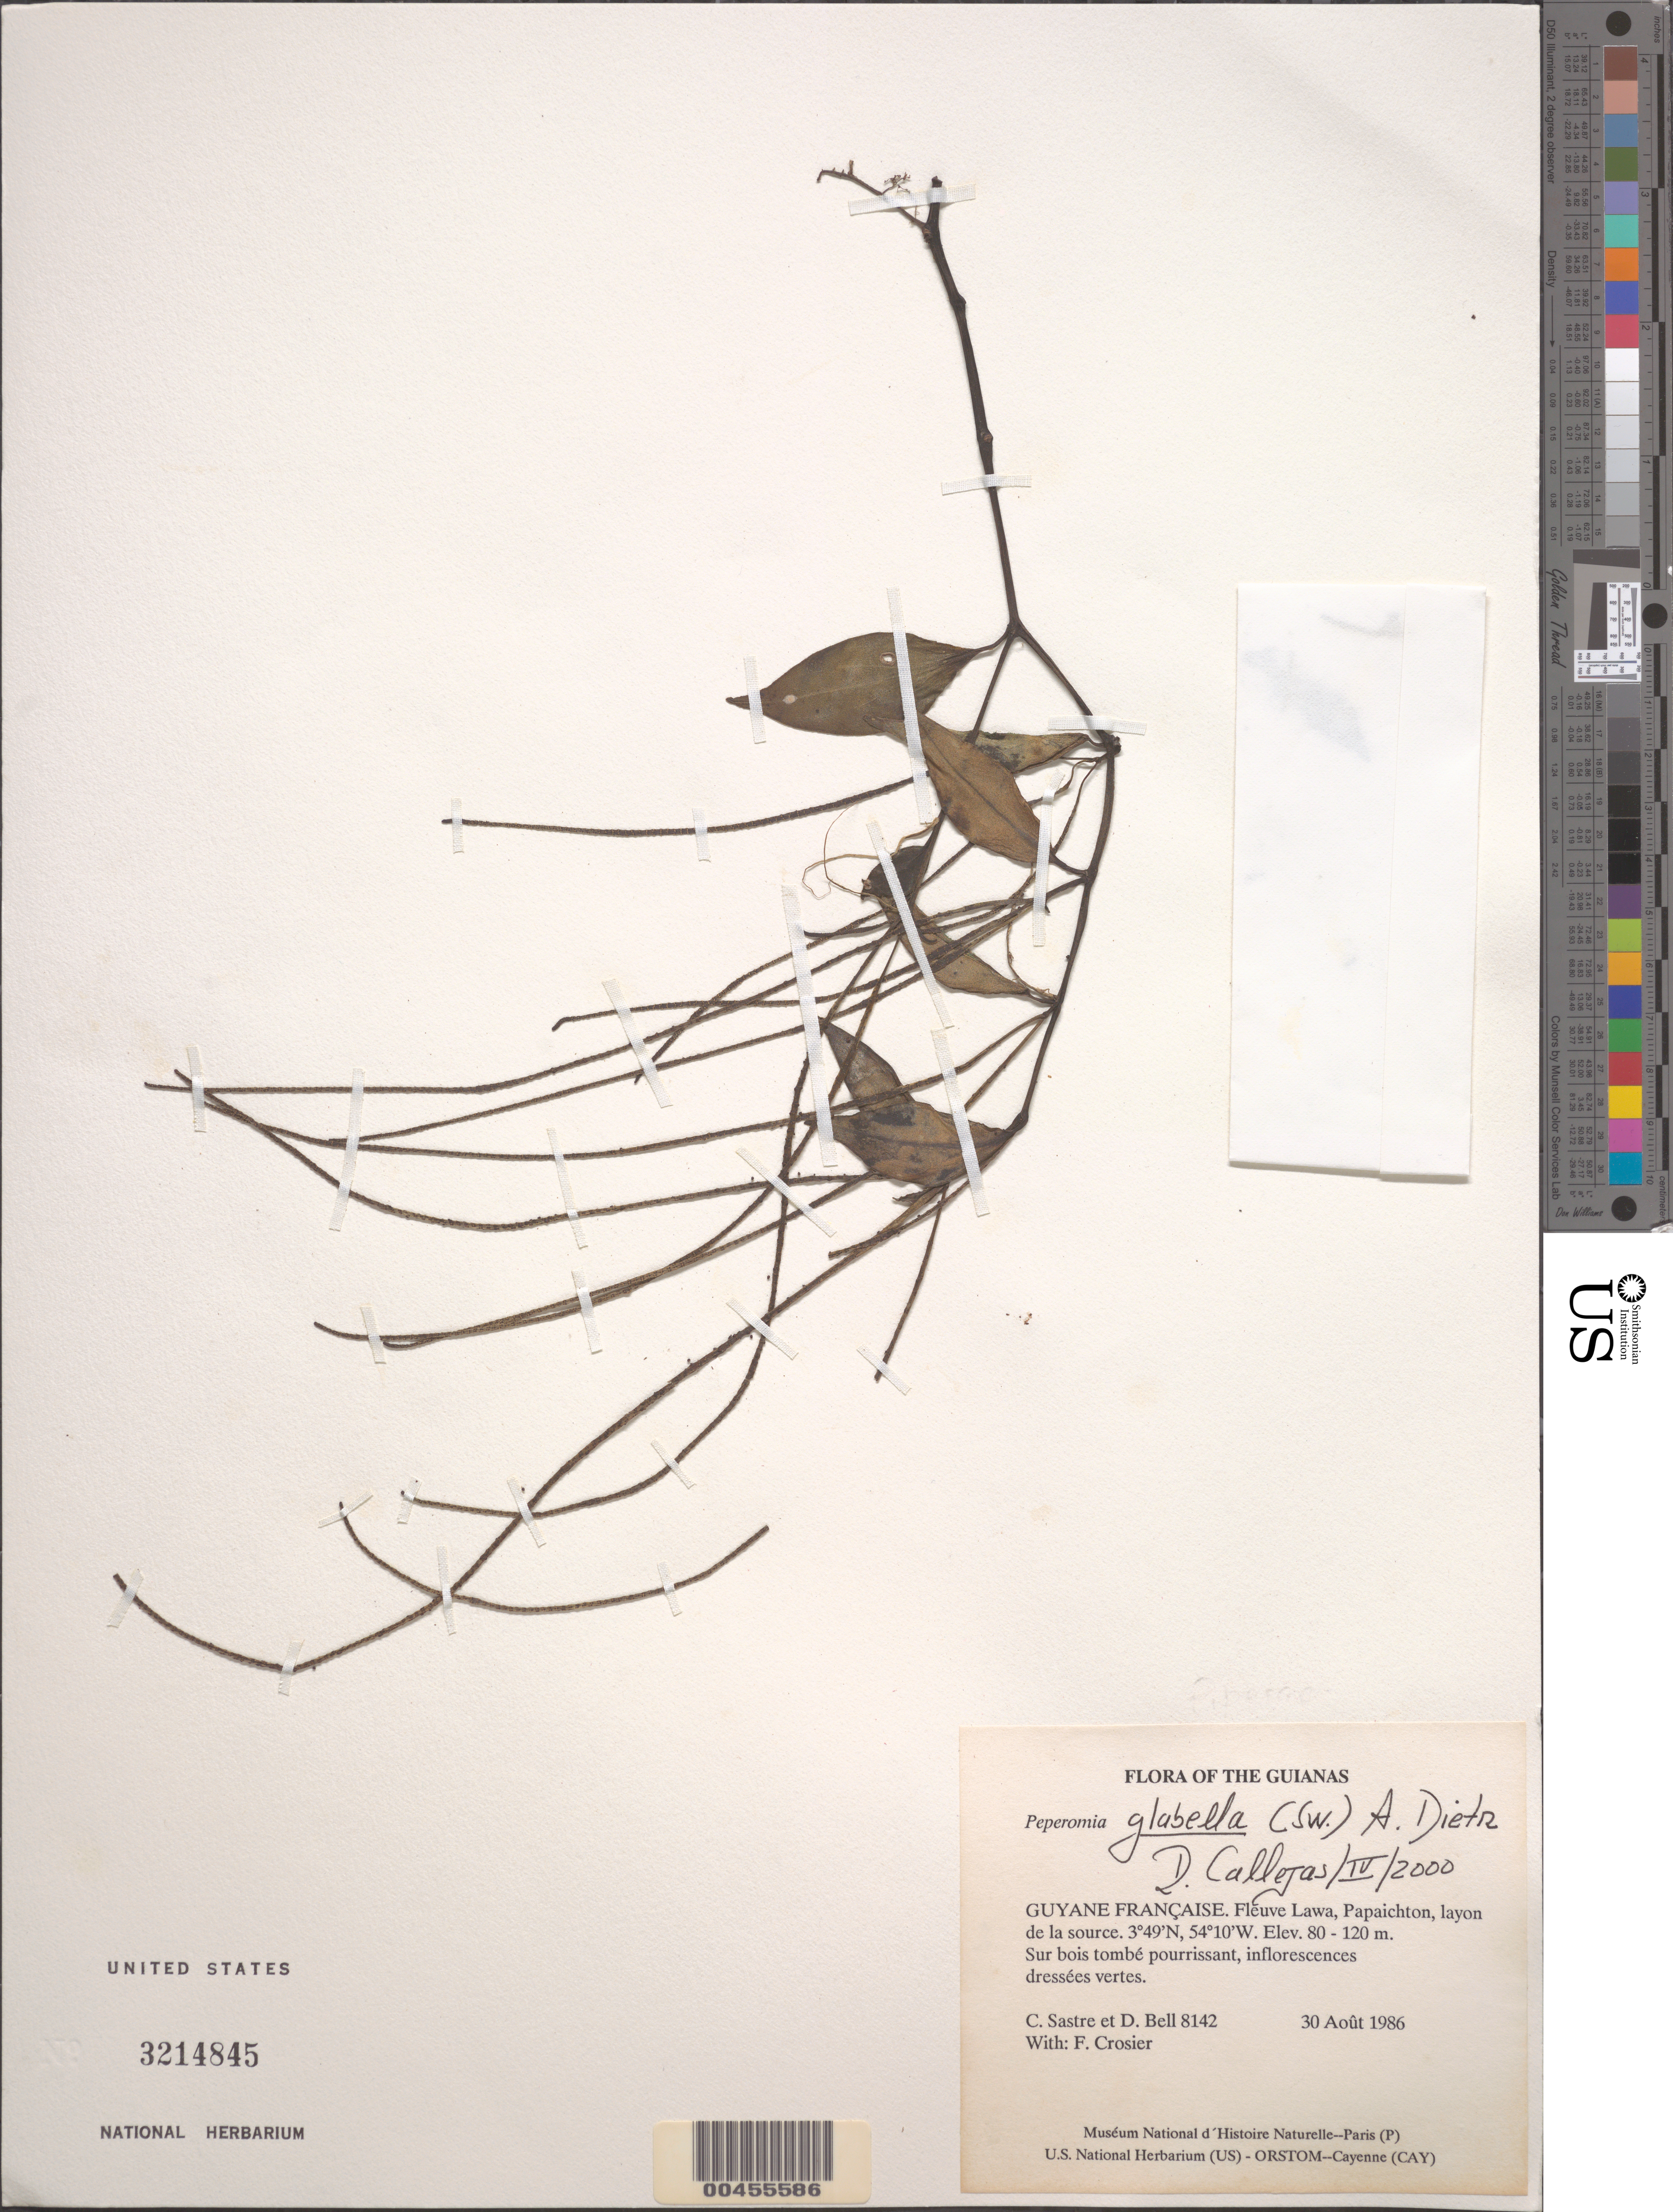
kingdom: Plantae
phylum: Tracheophyta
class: Magnoliopsida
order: Piperales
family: Piperaceae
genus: Peperomia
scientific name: Peperomia glabella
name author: (Sw.) A. Dietr.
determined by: Callejas, Ricardo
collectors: C. H. L. Sastre, D. A. Bell & F. Crozier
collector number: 8142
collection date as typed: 30 August 1986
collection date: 1986-08-30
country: French Guiana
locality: Fleuve Lawa, Papaichton, layon de la source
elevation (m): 80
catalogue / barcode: US 3214845